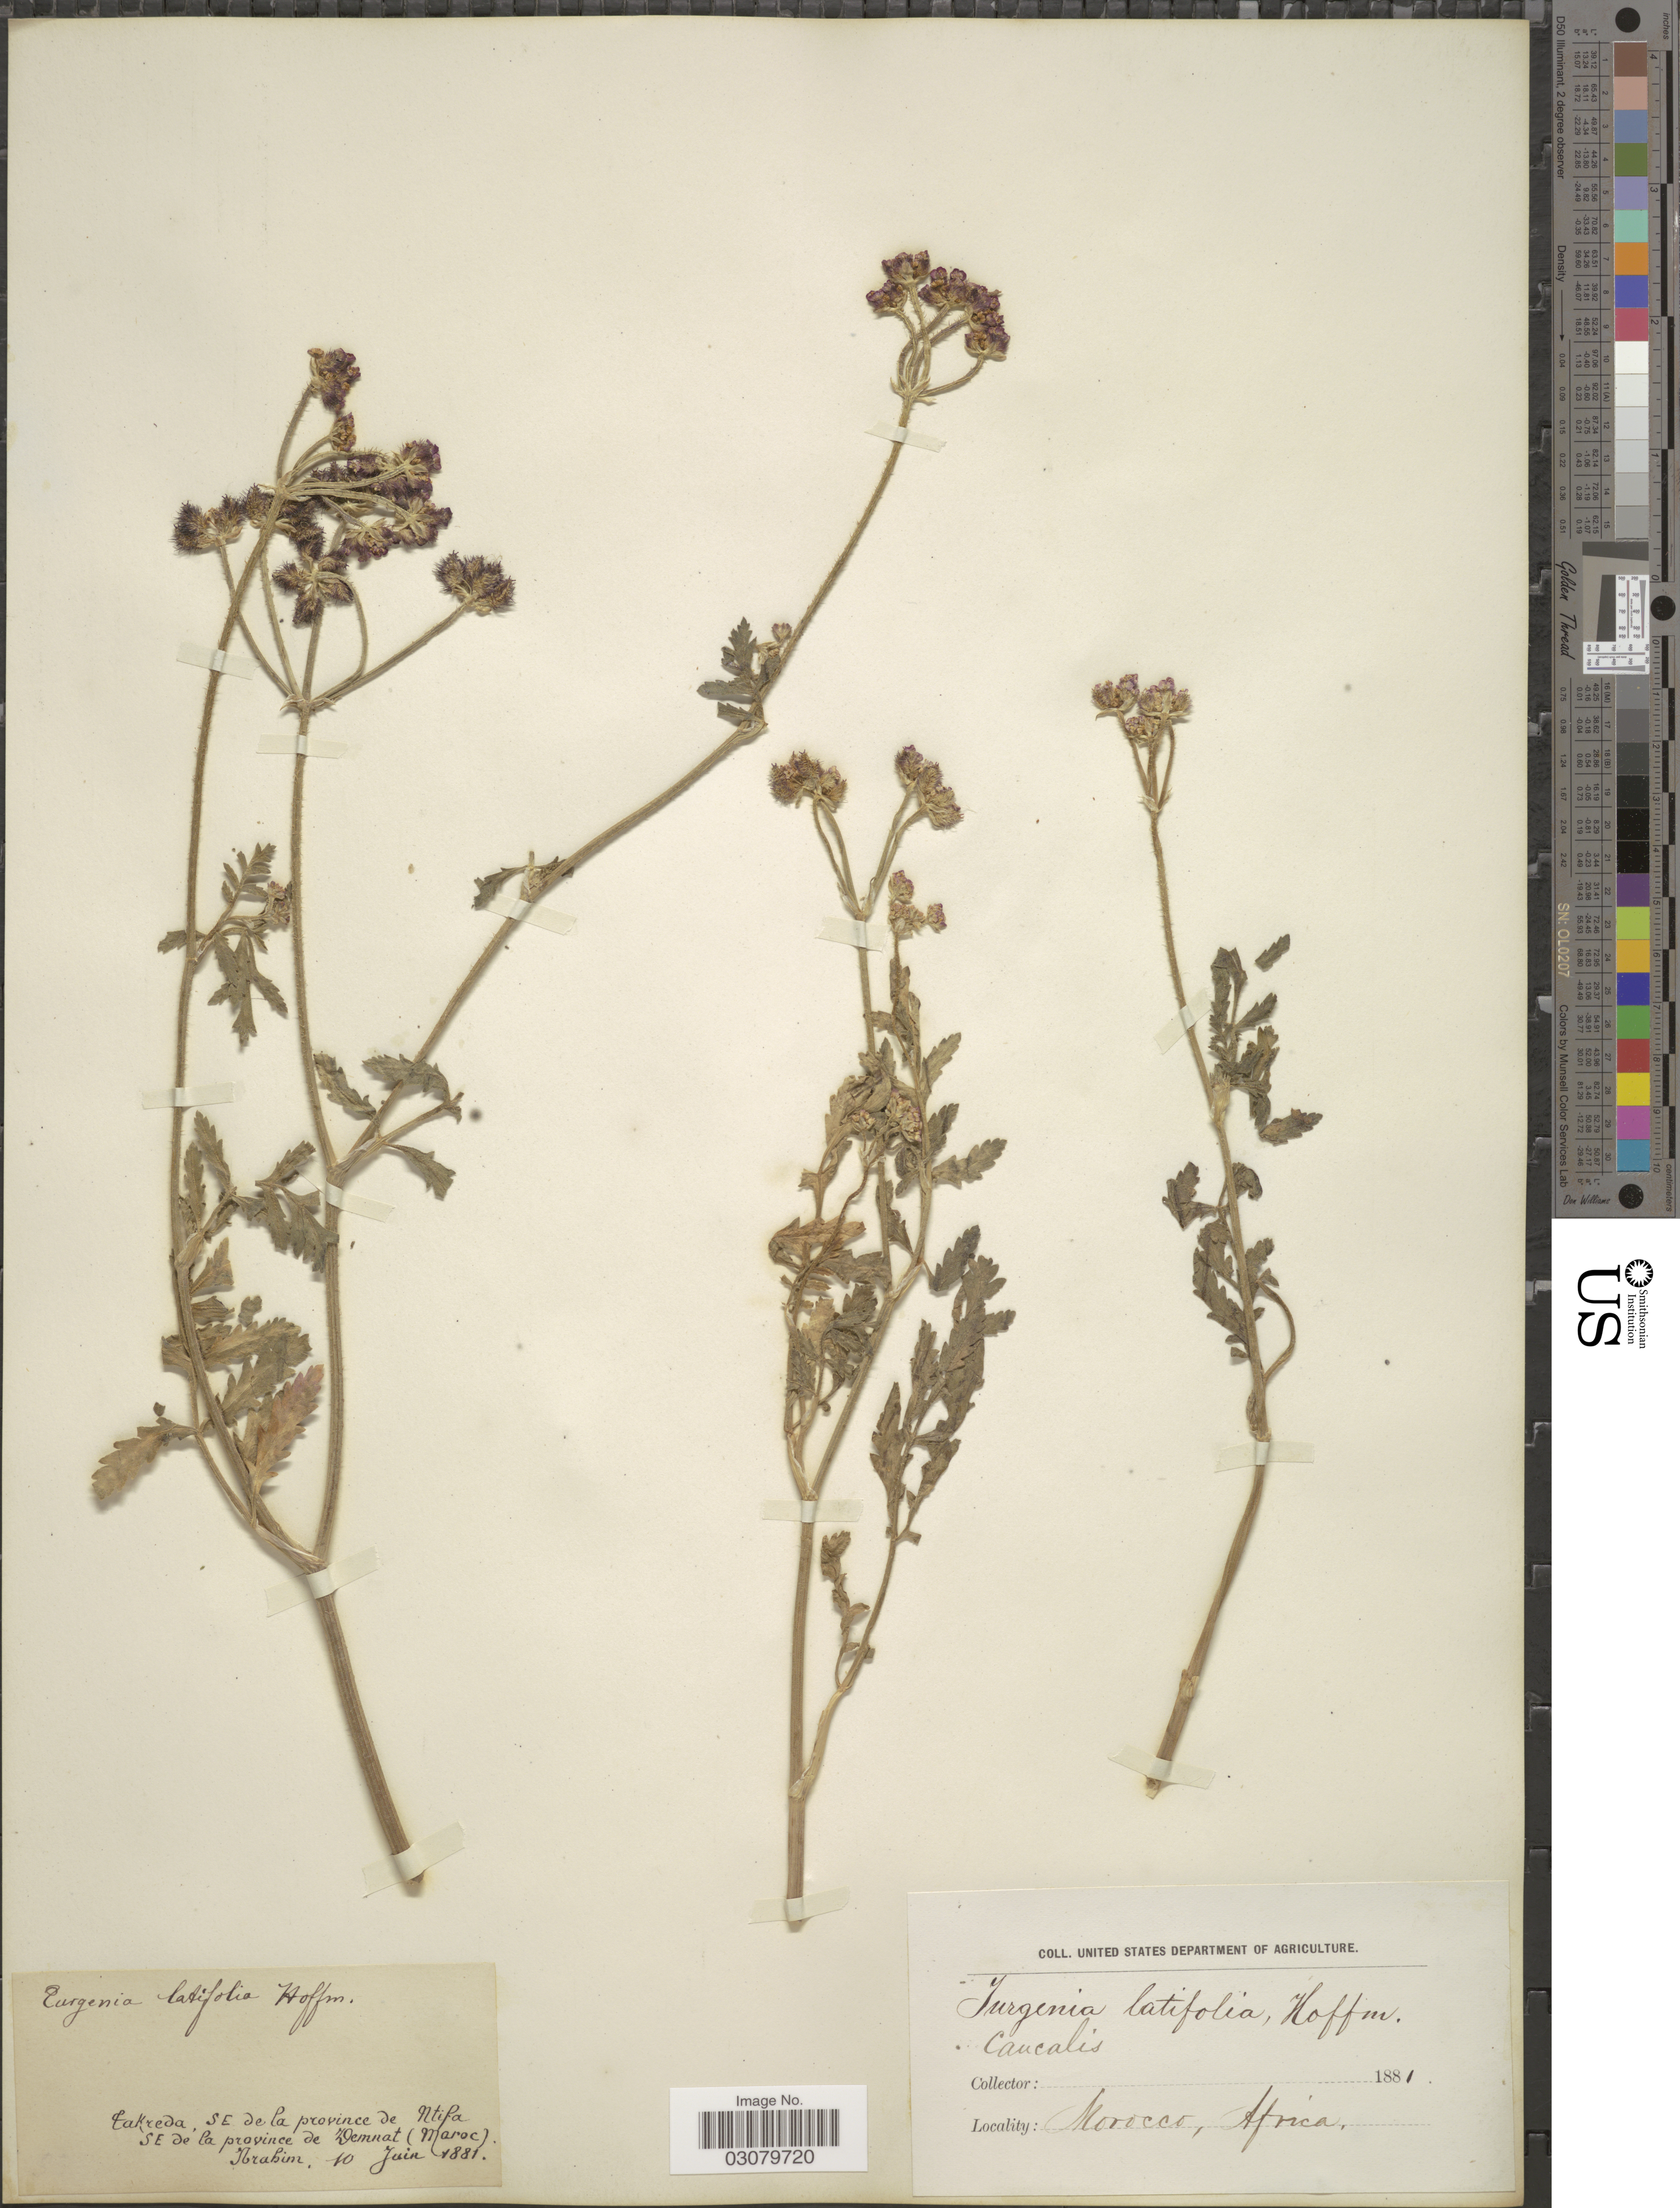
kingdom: Plantae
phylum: Tracheophyta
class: Magnoliopsida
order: Apiales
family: Apiaceae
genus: Caucalis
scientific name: Caucalis latifolia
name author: L.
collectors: -. Ibrahim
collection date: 1881-06-10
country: Morocco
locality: Takreda, SE de la province de Ntifa, SE de la prov de Demnat (Maroc).